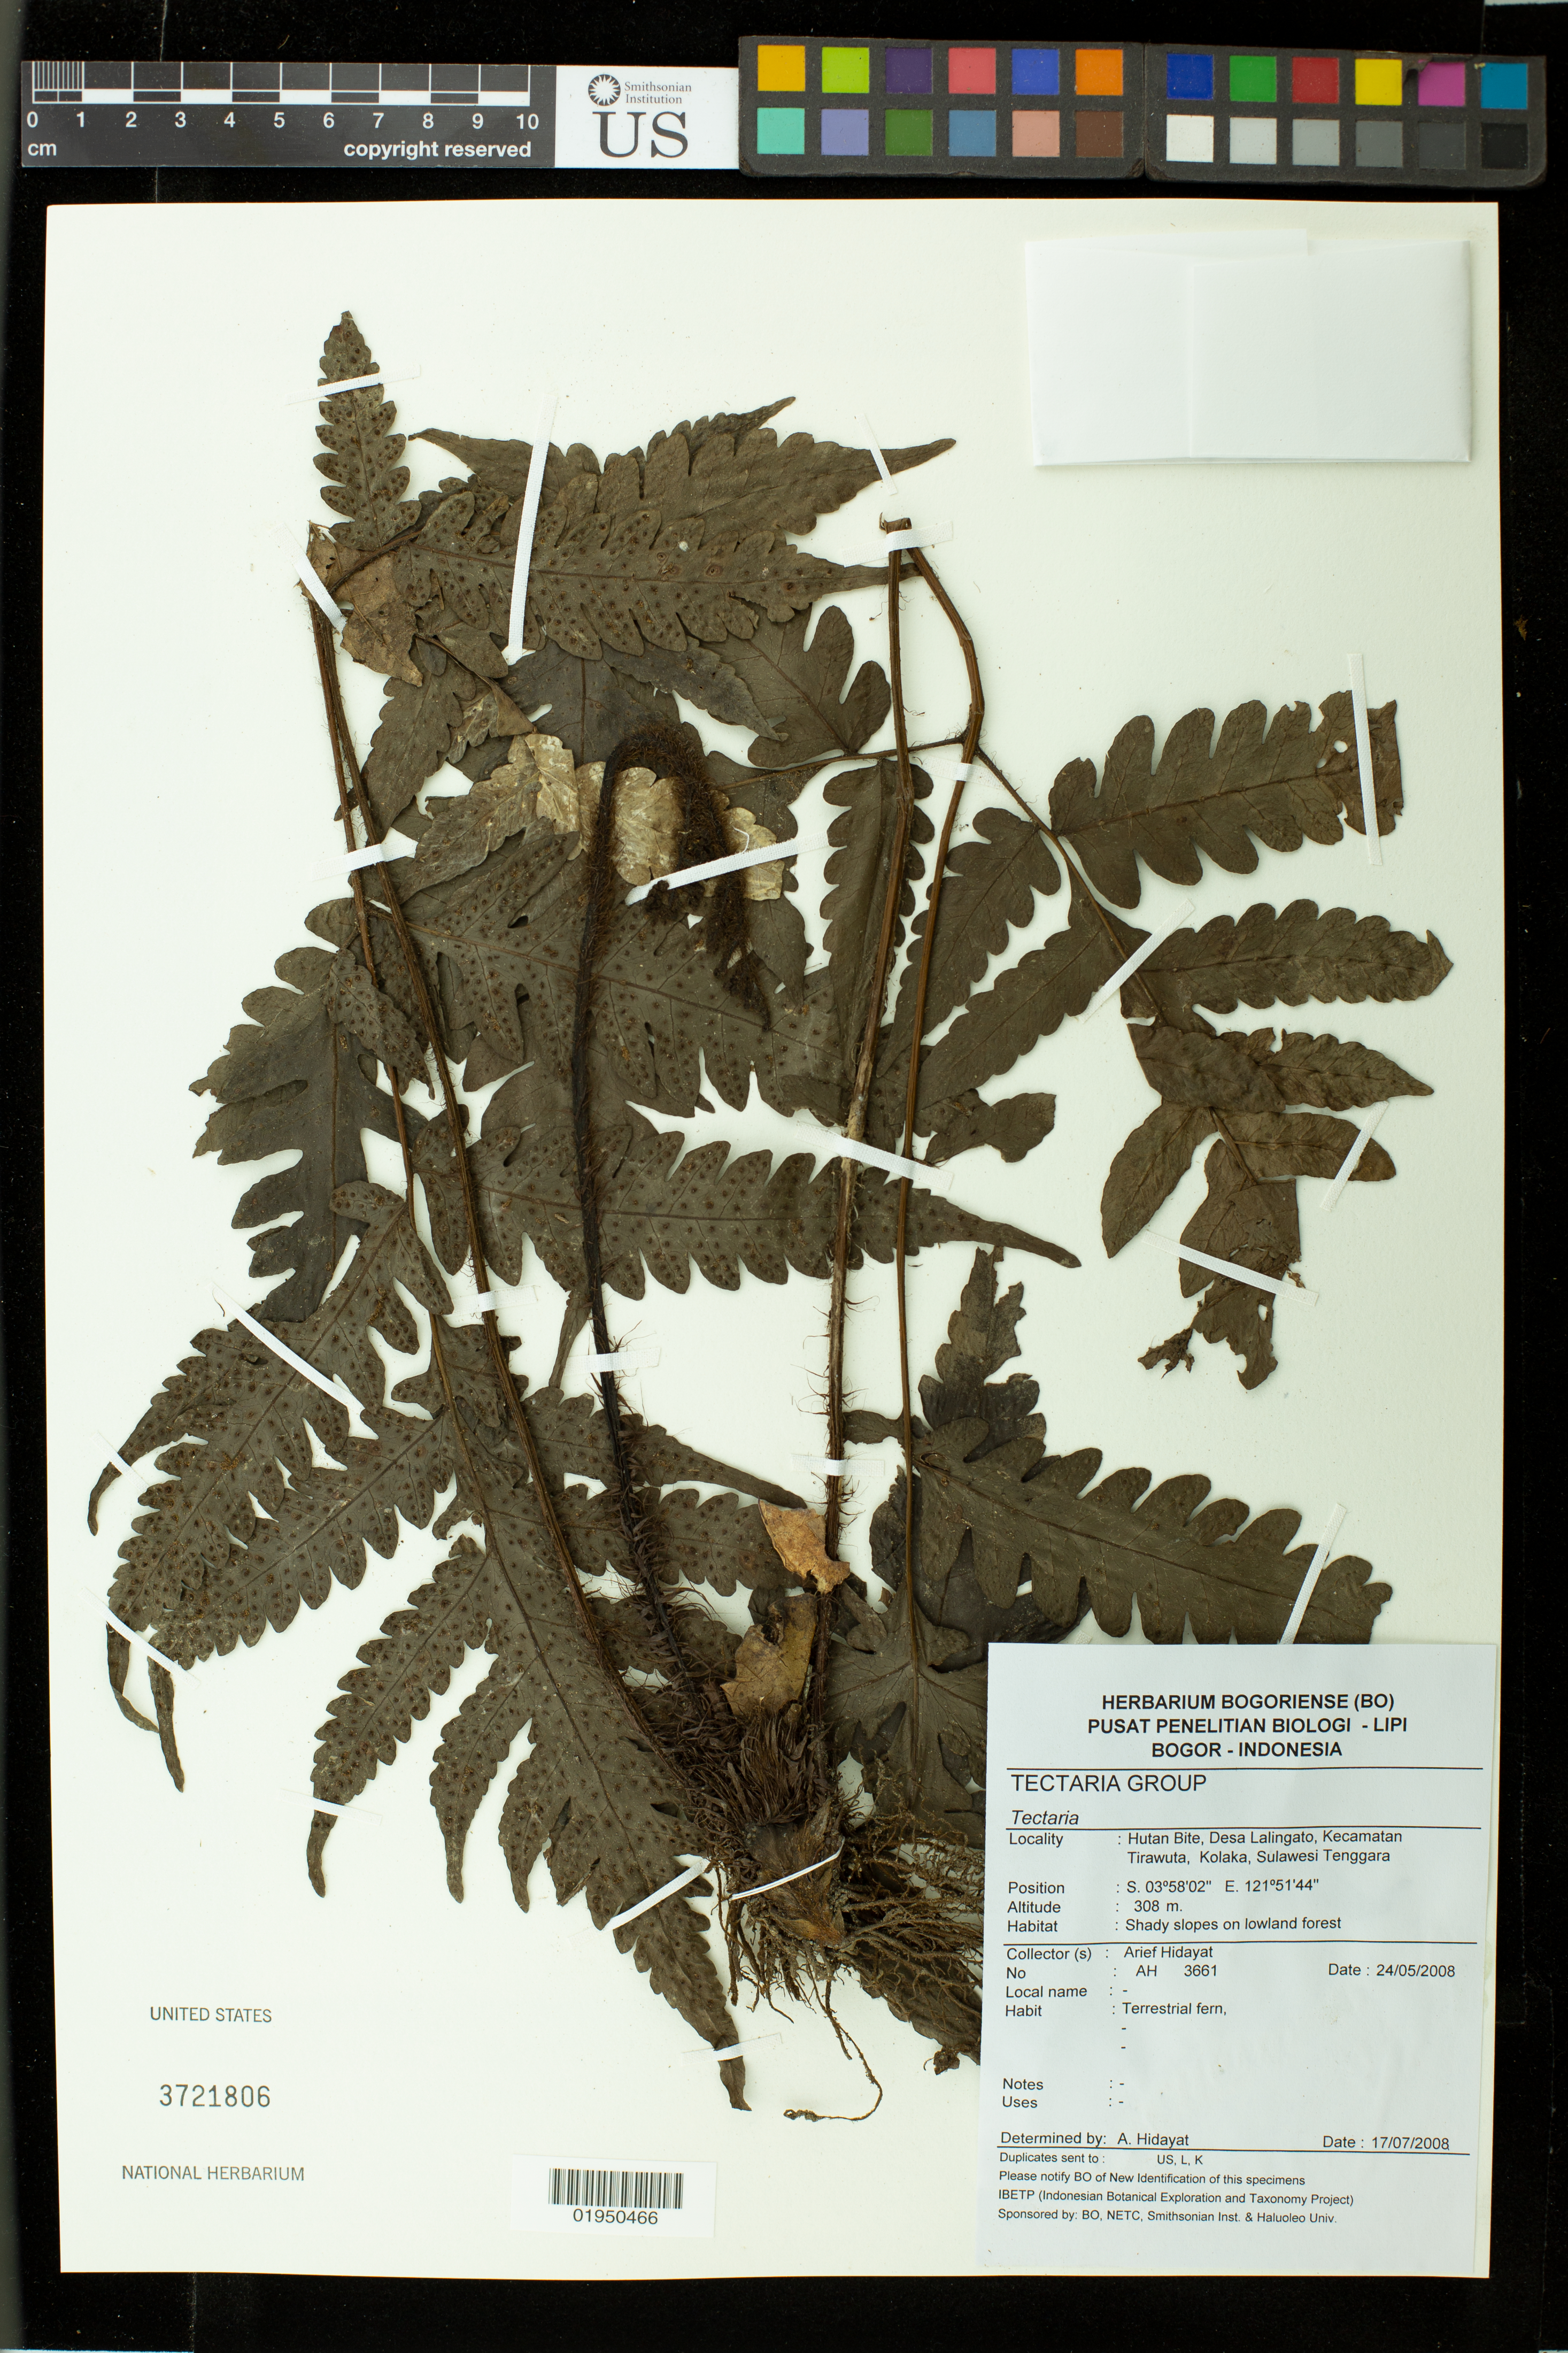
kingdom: Plantae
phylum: Tracheophyta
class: Polypodiopsida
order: Polypodiales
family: Tectariaceae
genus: Tectaria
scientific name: Tectaria sp.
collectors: A. Hidayat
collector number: AH 3661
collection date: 2008-05-24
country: Indonesia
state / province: Sulawesi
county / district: Sulawesi Tenggara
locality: Hutan Bite, Desa Lalingato, Kecameatan Tirawuta, Kolaka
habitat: Shady slopes on lowland forest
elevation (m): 308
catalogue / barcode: US 3721806